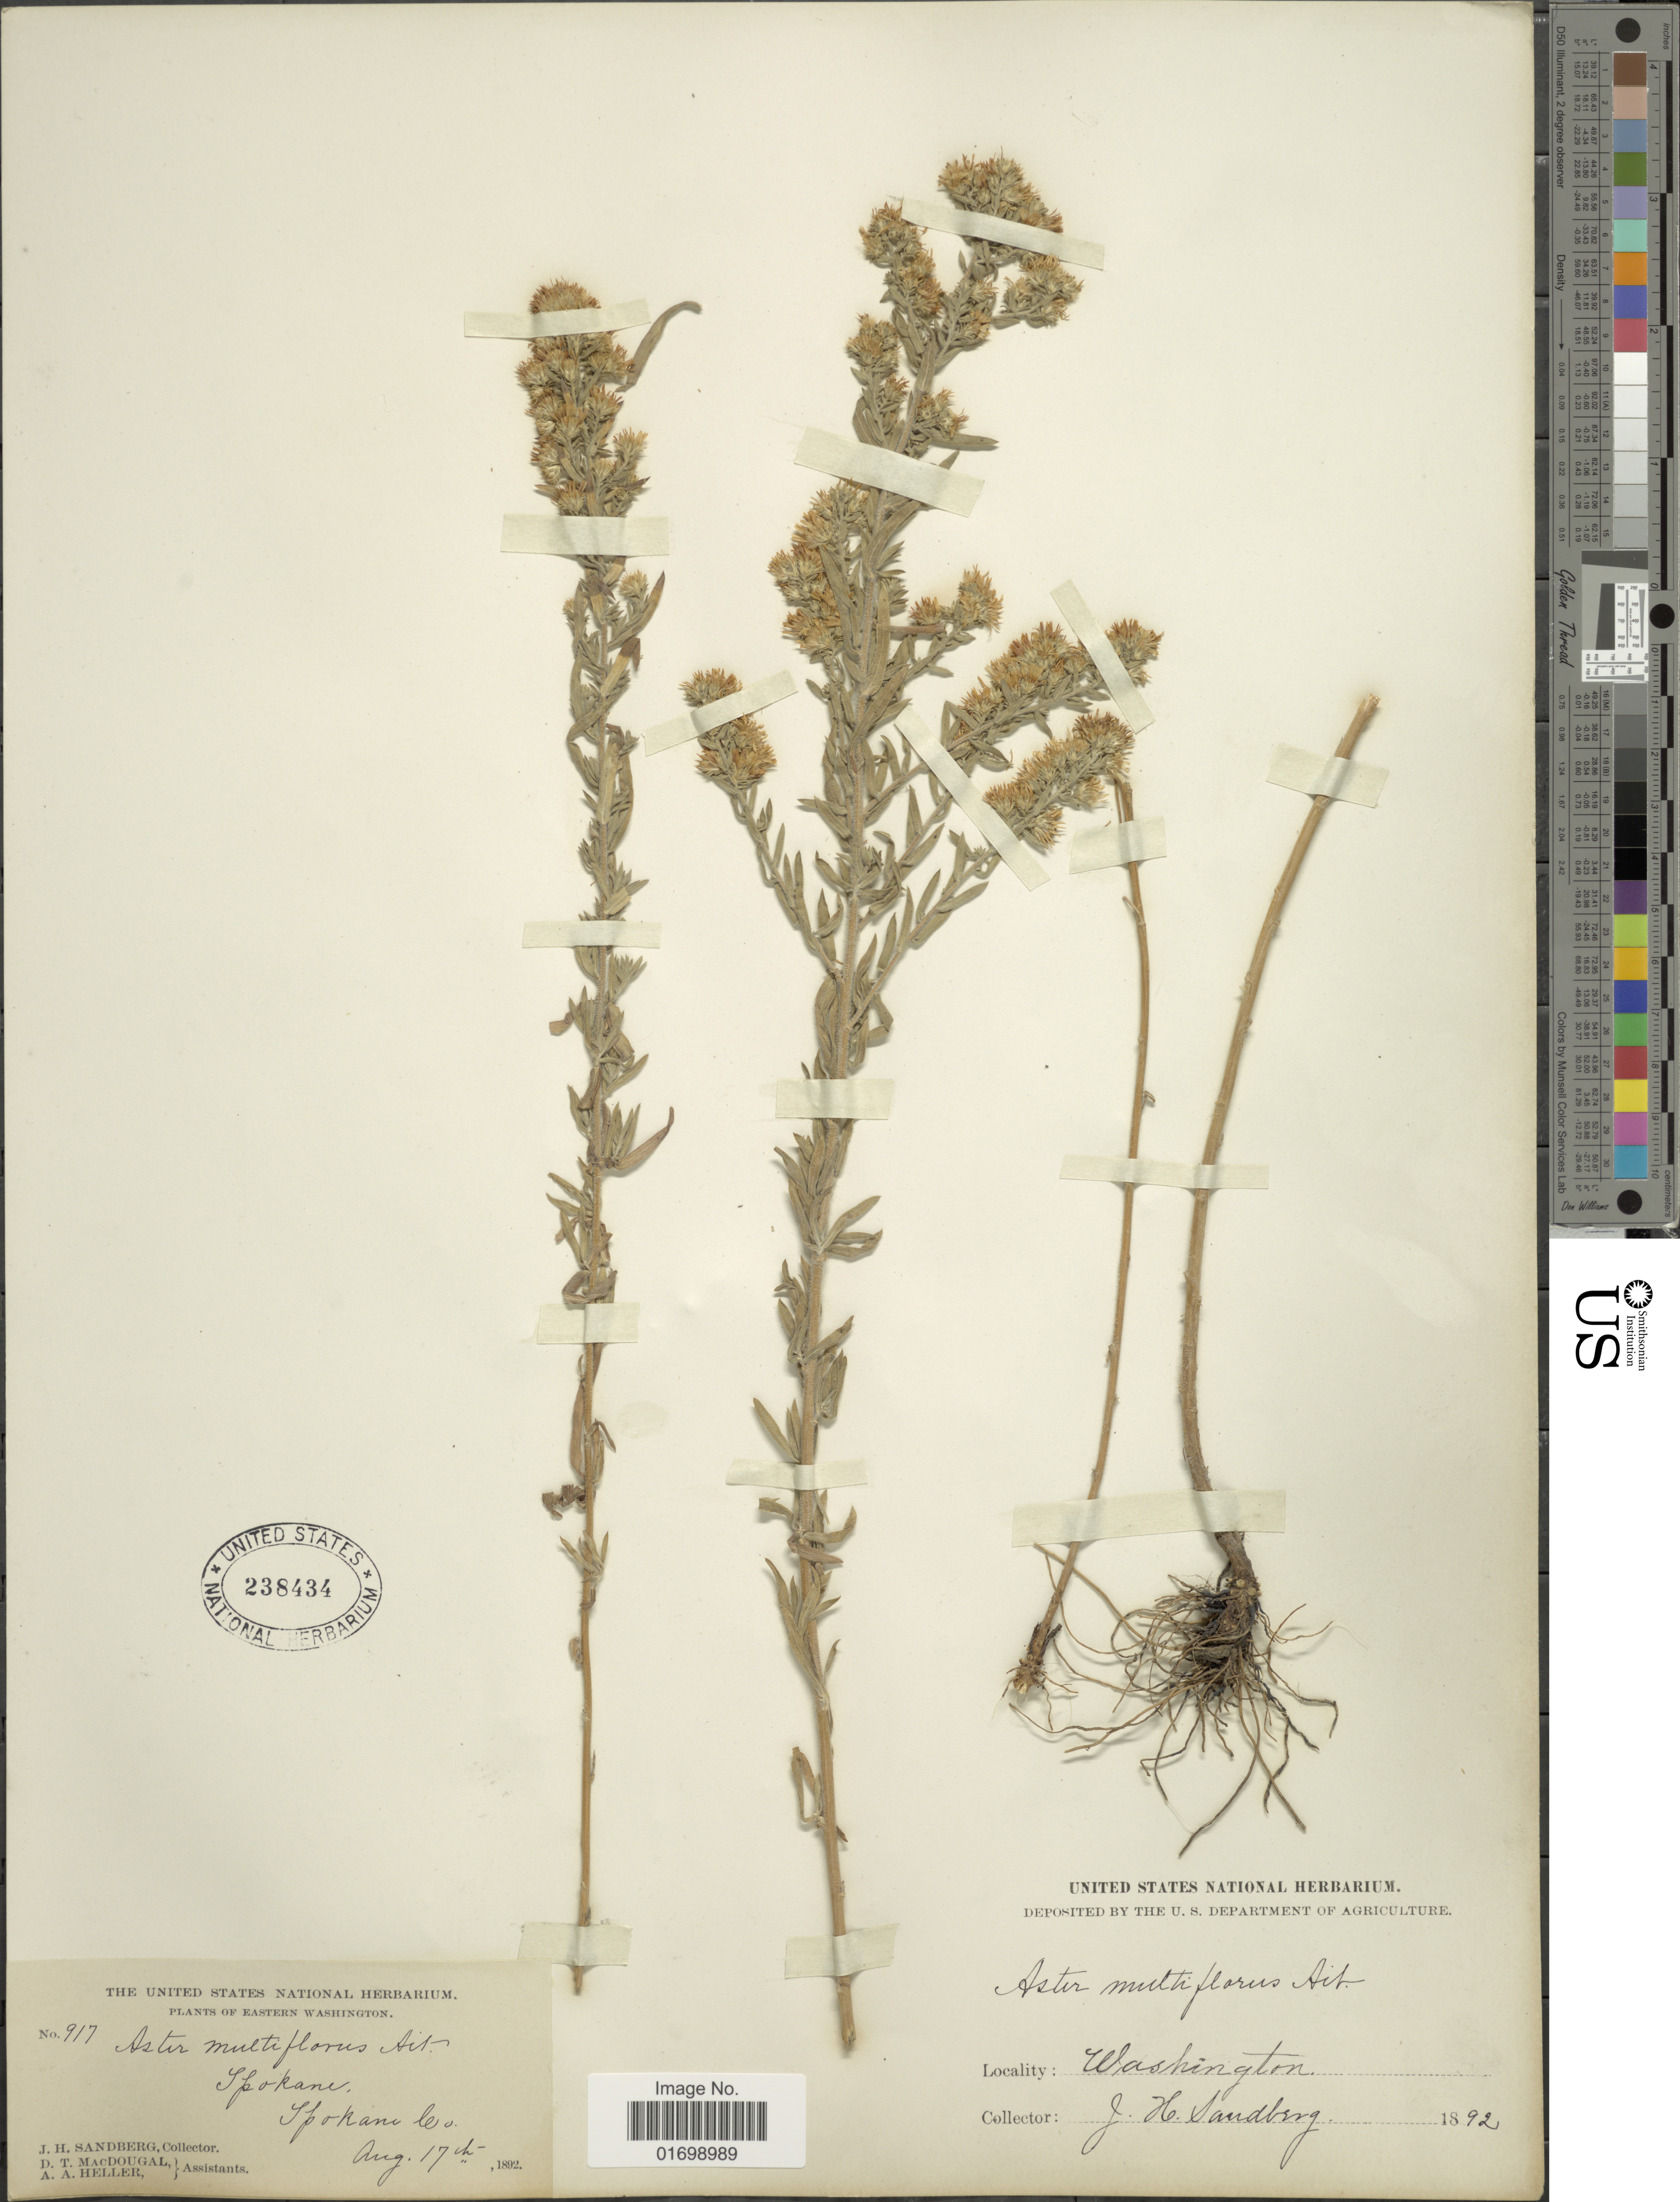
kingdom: Plantae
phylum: Tracheophyta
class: Magnoliopsida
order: Asterales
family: Asteraceae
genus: Symphyotrichum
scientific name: Symphyotrichum ericoides var. prostratum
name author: (Kuntze) G.L. Nesom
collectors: J. H. Sandberg, D. T. MacDougal & A. A. Heller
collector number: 917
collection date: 1892-08-17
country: United States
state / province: Washington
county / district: Spokane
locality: Spokane, Spokane Co., eastern Washington.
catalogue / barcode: US 238434